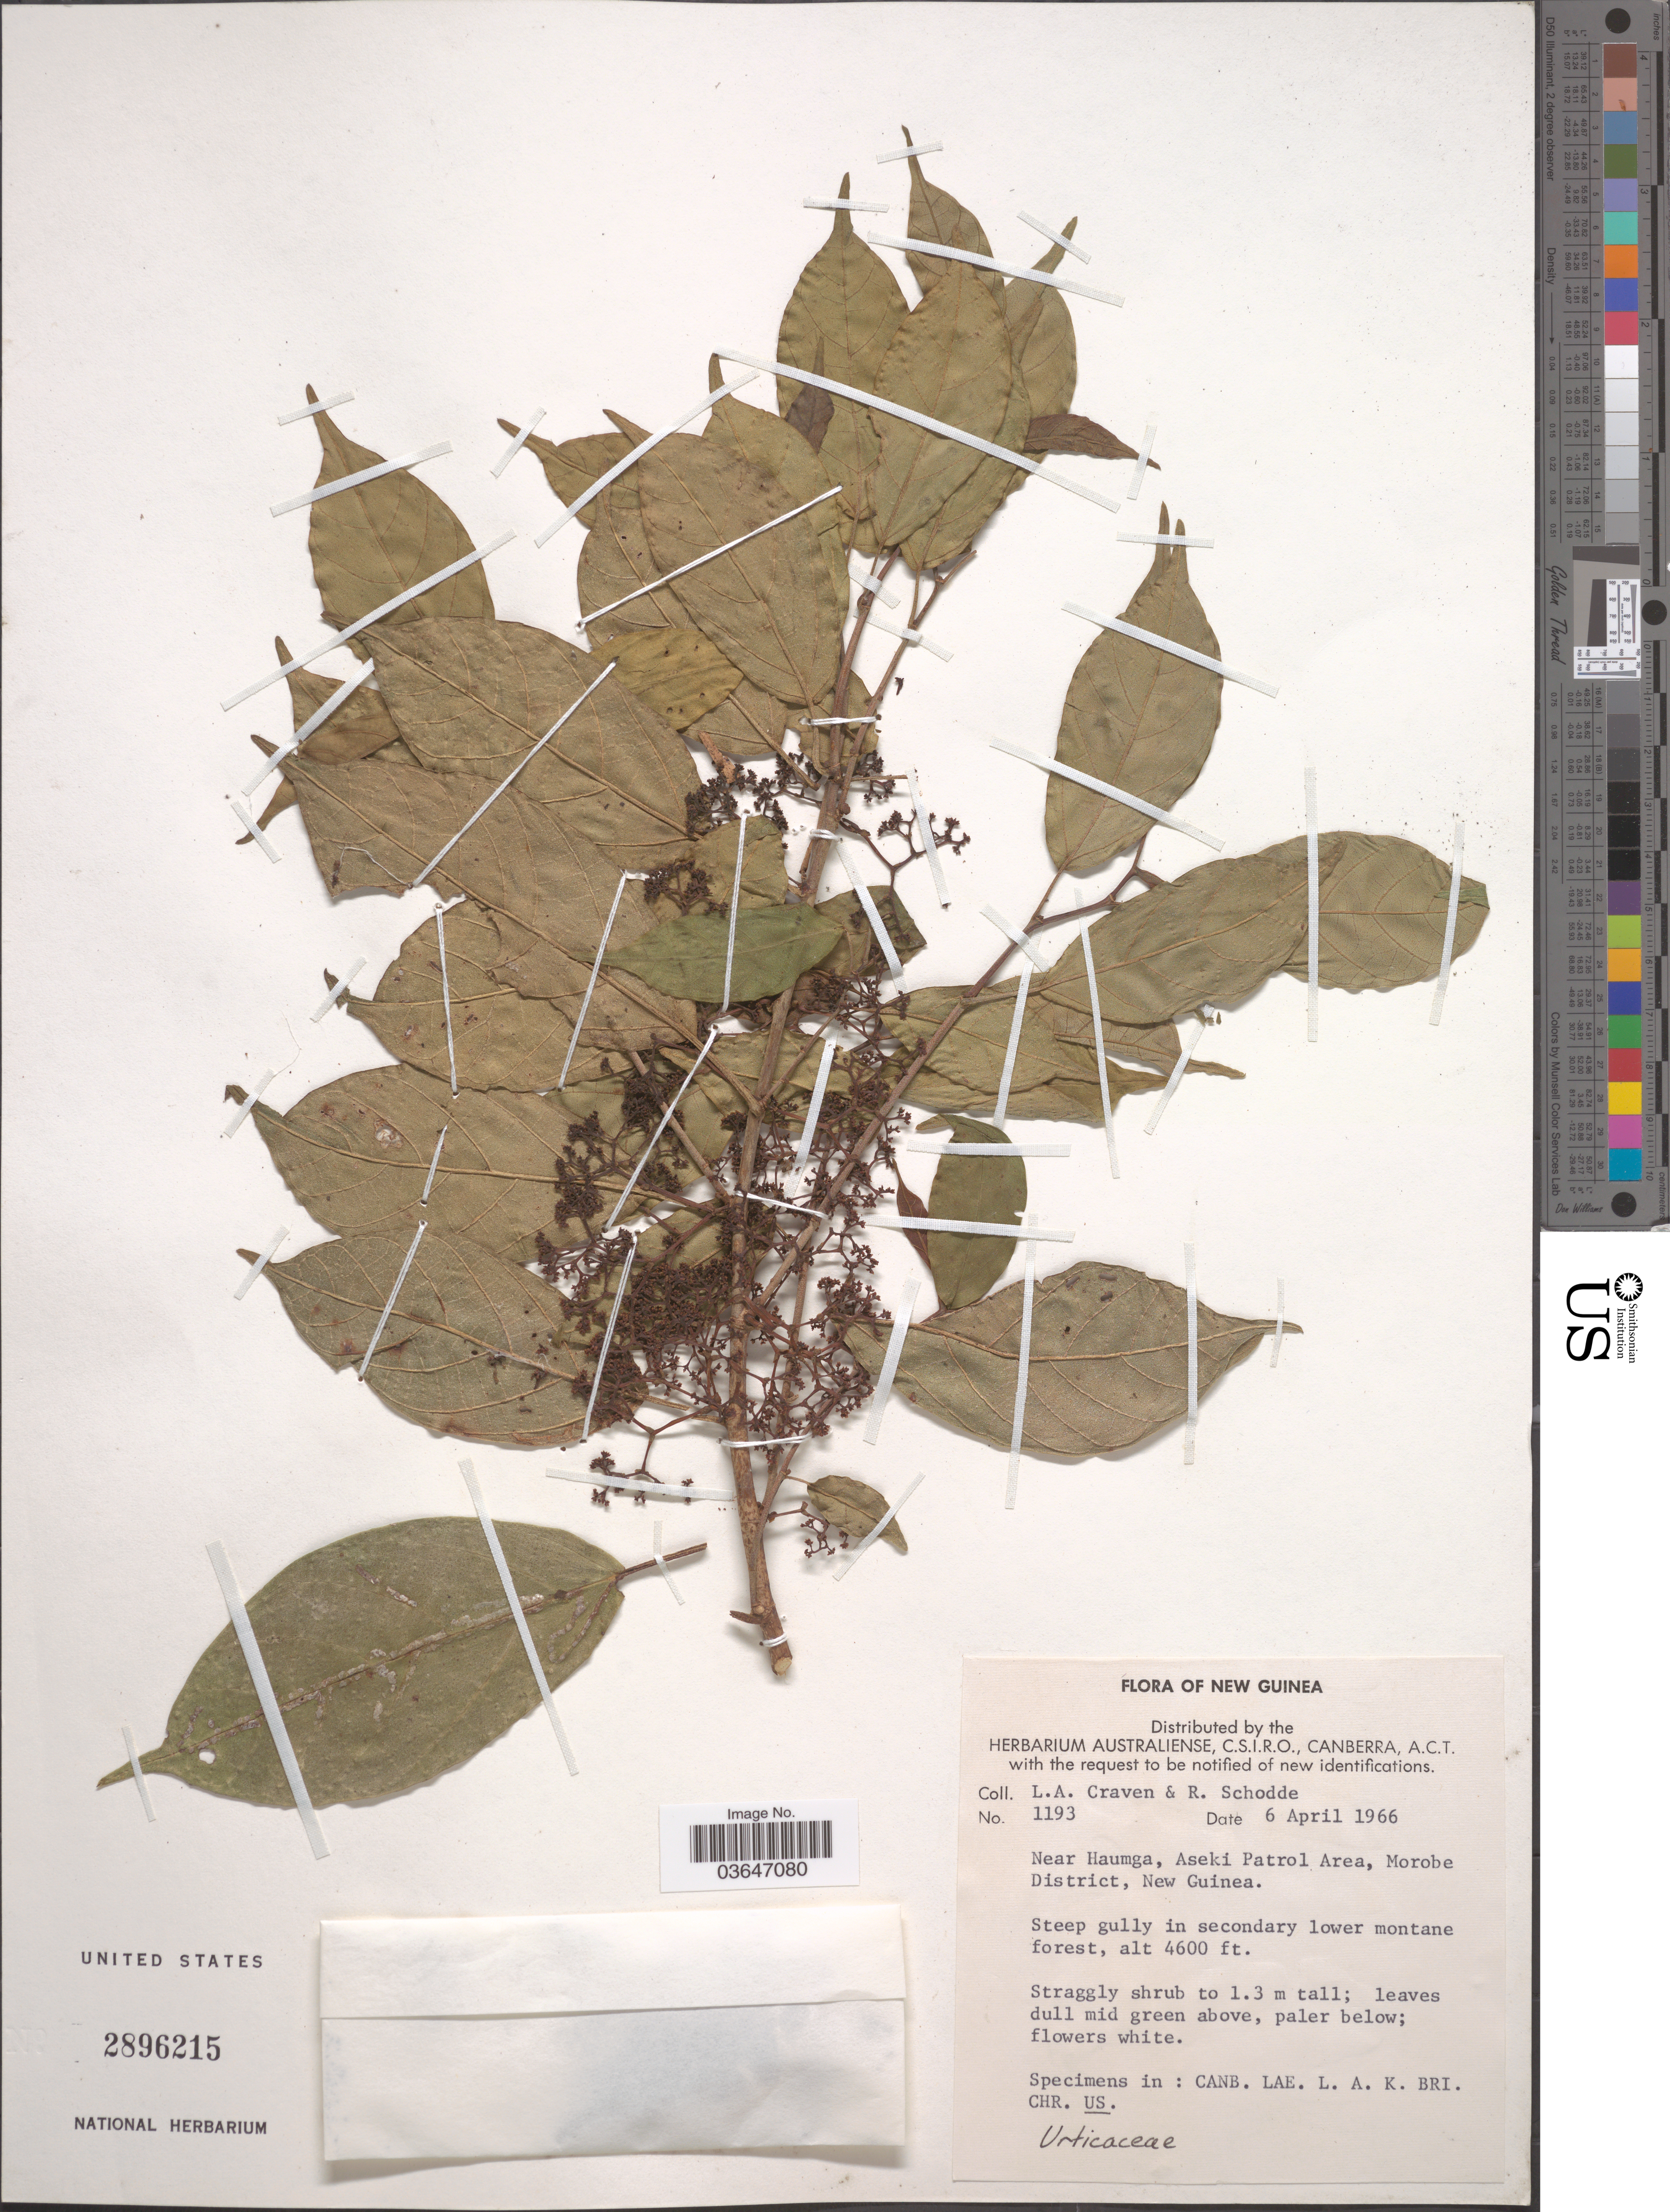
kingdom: Plantae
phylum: Tracheophyta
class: Magnoliopsida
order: Proteales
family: Proteaceae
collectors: L. A. Craven & R. Schodde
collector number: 1193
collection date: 1966-04-06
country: Papua New Guinea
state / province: Morobe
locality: New Guinea. Near Haumga, Aseki Patrol Area, Morobe District.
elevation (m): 1402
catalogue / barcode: US 2896215